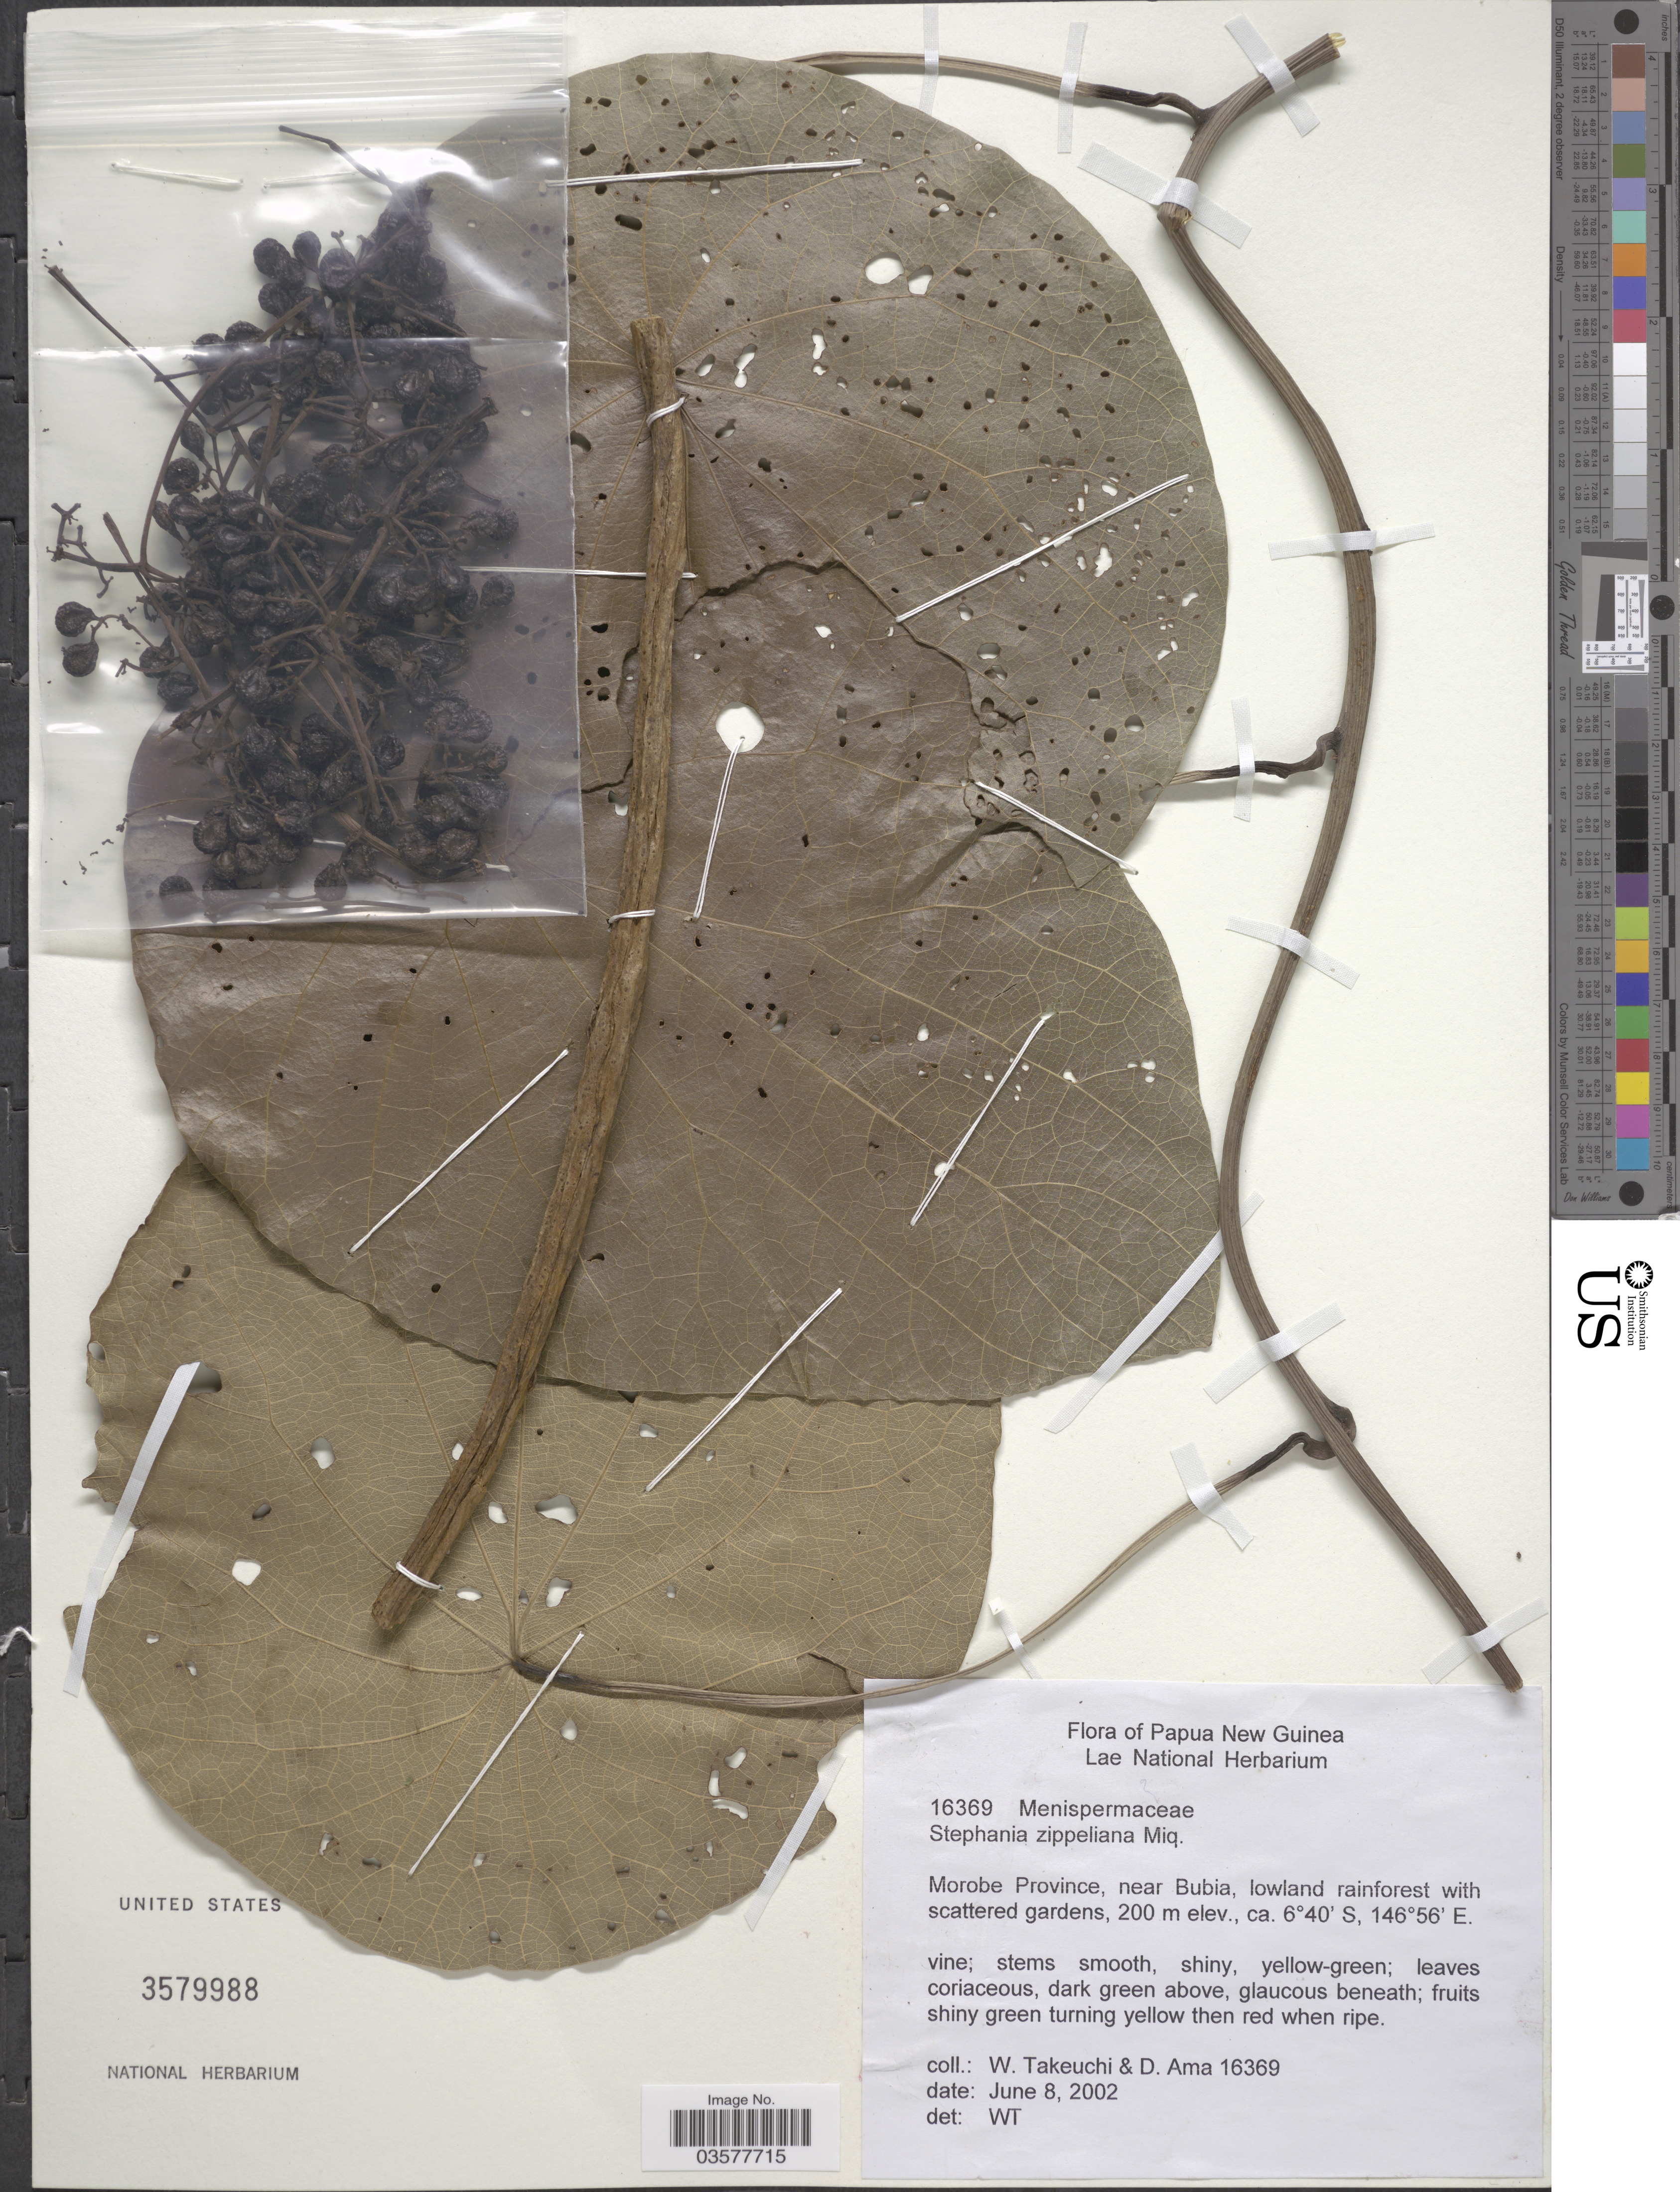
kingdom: Plantae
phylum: Tracheophyta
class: Magnoliopsida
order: Ranunculales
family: Menispermaceae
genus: Stephania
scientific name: Stephania zippeliana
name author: Miq.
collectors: W. Takeuchi & D. Ama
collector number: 16369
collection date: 2002-06-08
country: Papua New Guinea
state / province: Morobe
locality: Near Bubia.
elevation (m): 200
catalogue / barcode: US 3579988